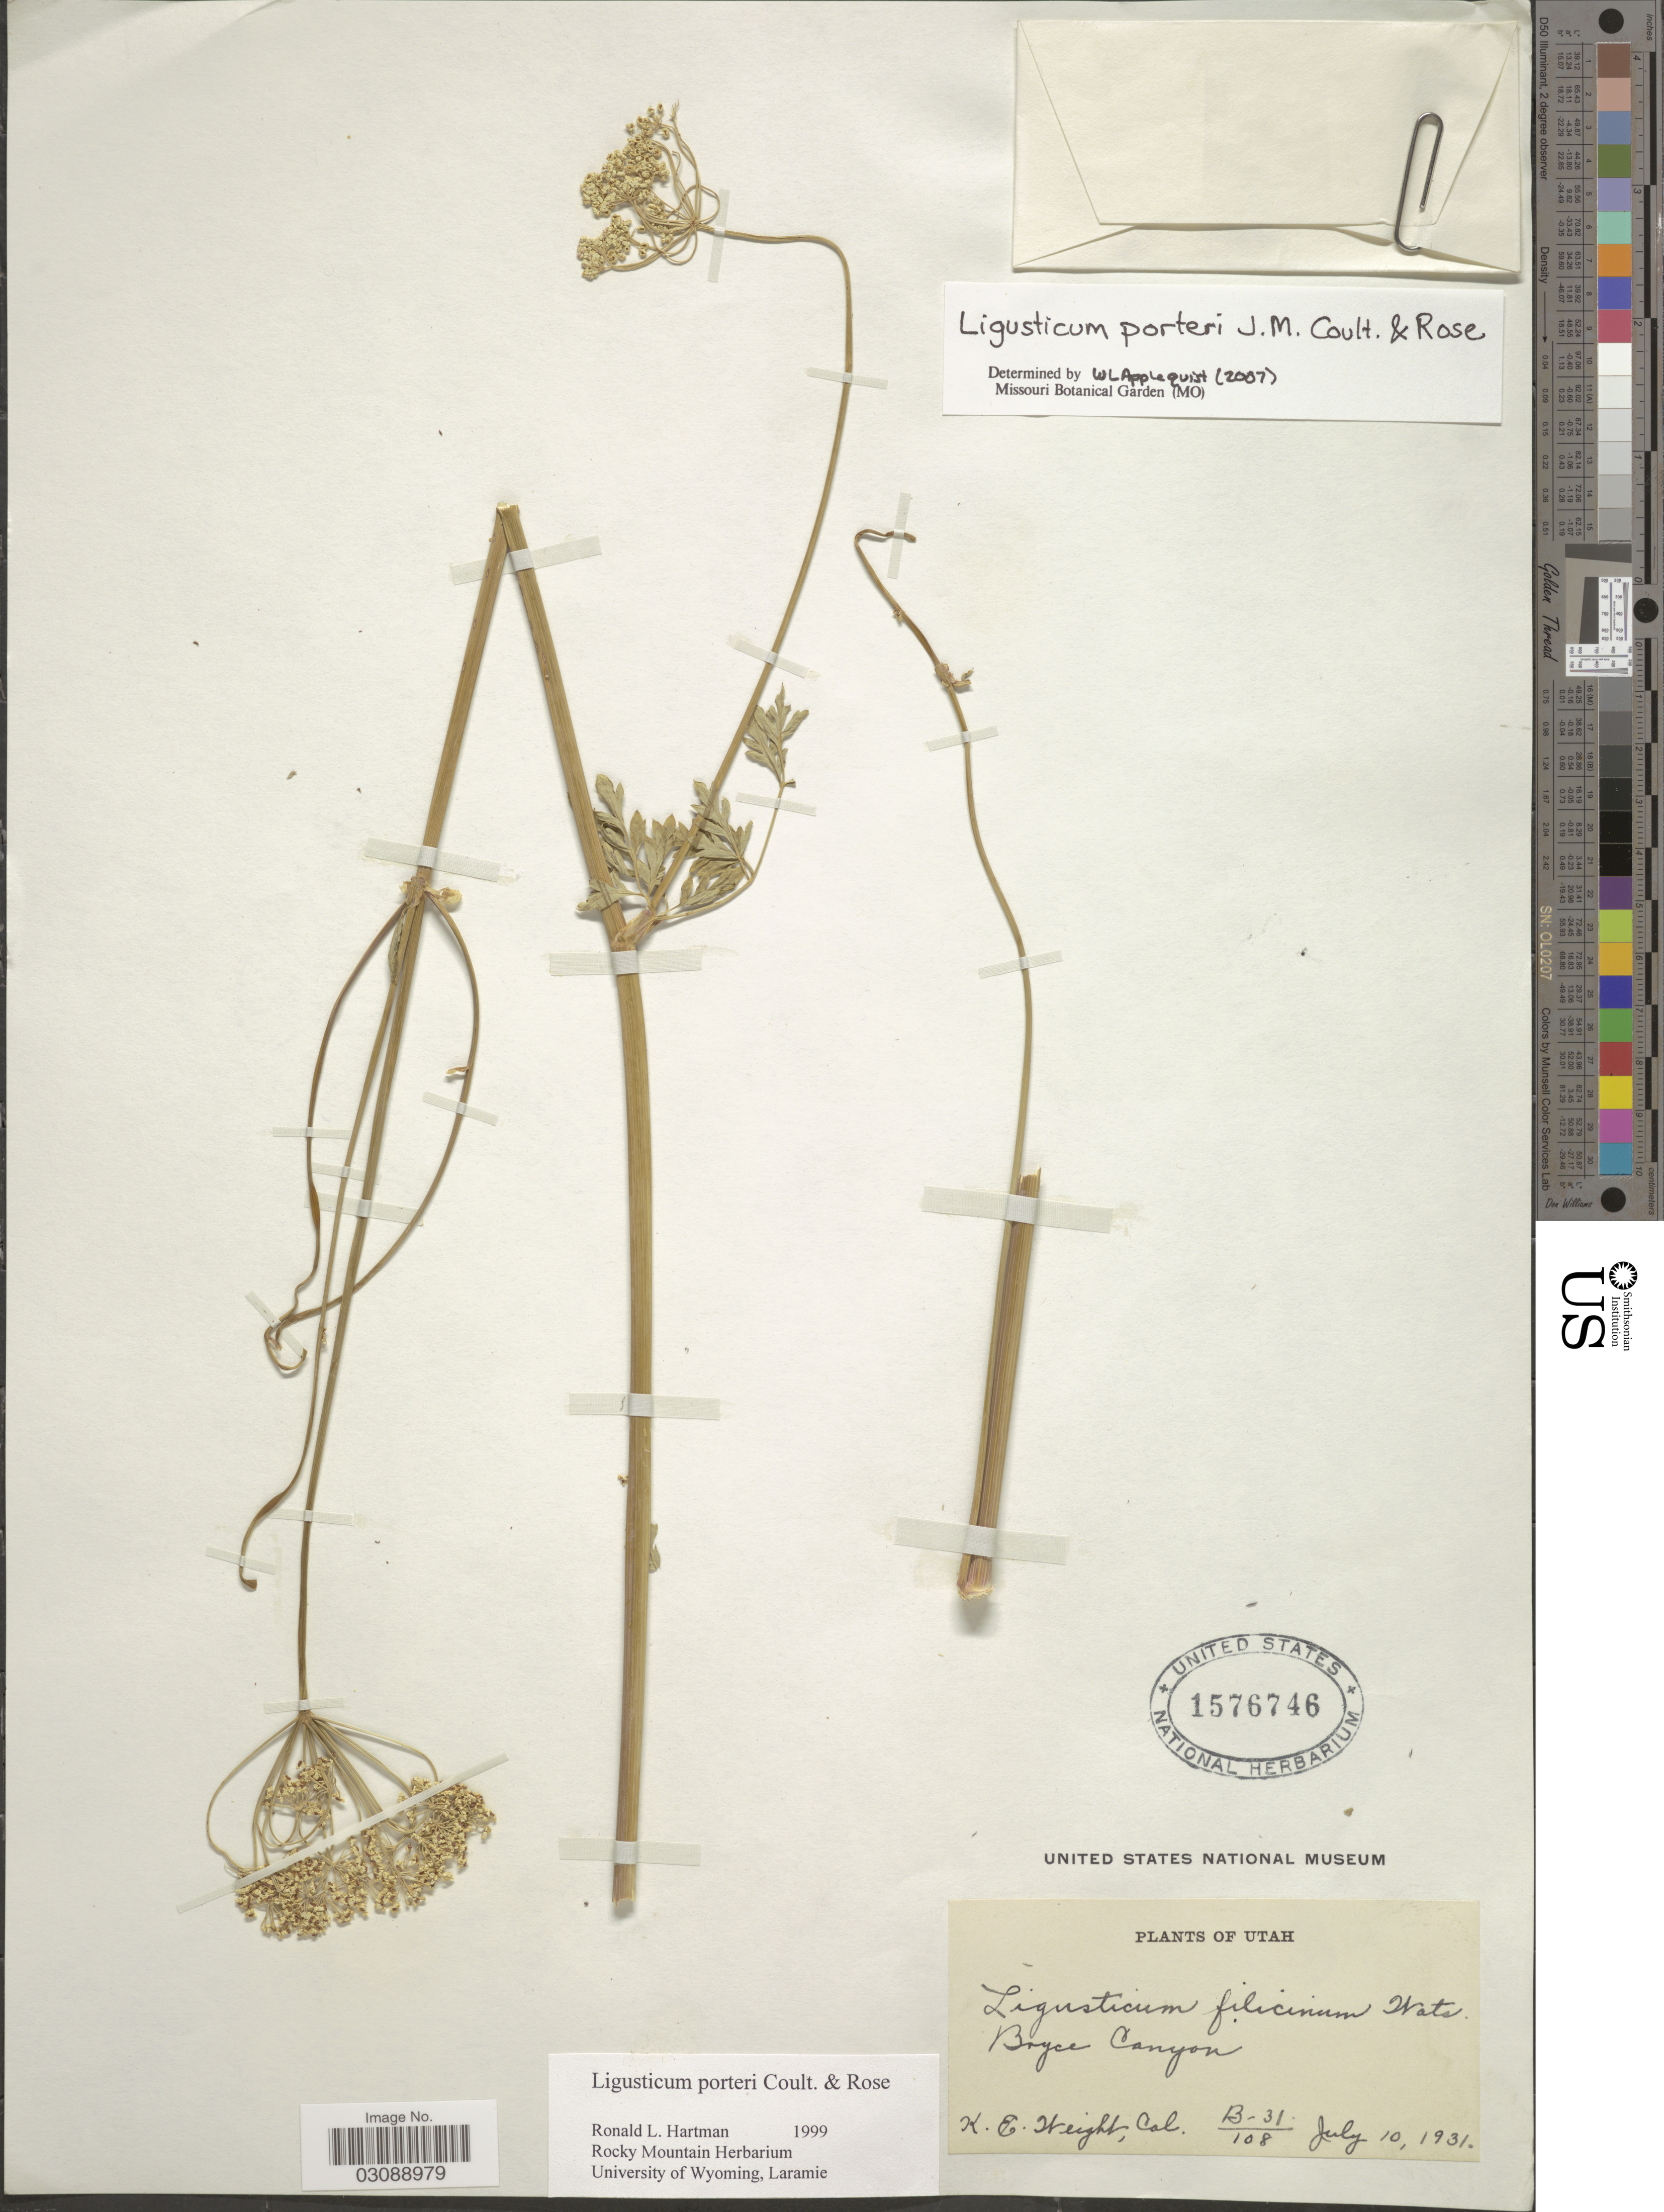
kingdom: Plantae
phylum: Tracheophyta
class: Magnoliopsida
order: Apiales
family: Apiaceae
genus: Ligusticum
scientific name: Ligusticum porteri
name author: J.M. Coult. & Rose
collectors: K. Weight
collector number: B-31/108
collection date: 1931-07-10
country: United States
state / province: Utah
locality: Bryce Canyon.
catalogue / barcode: US 1576746